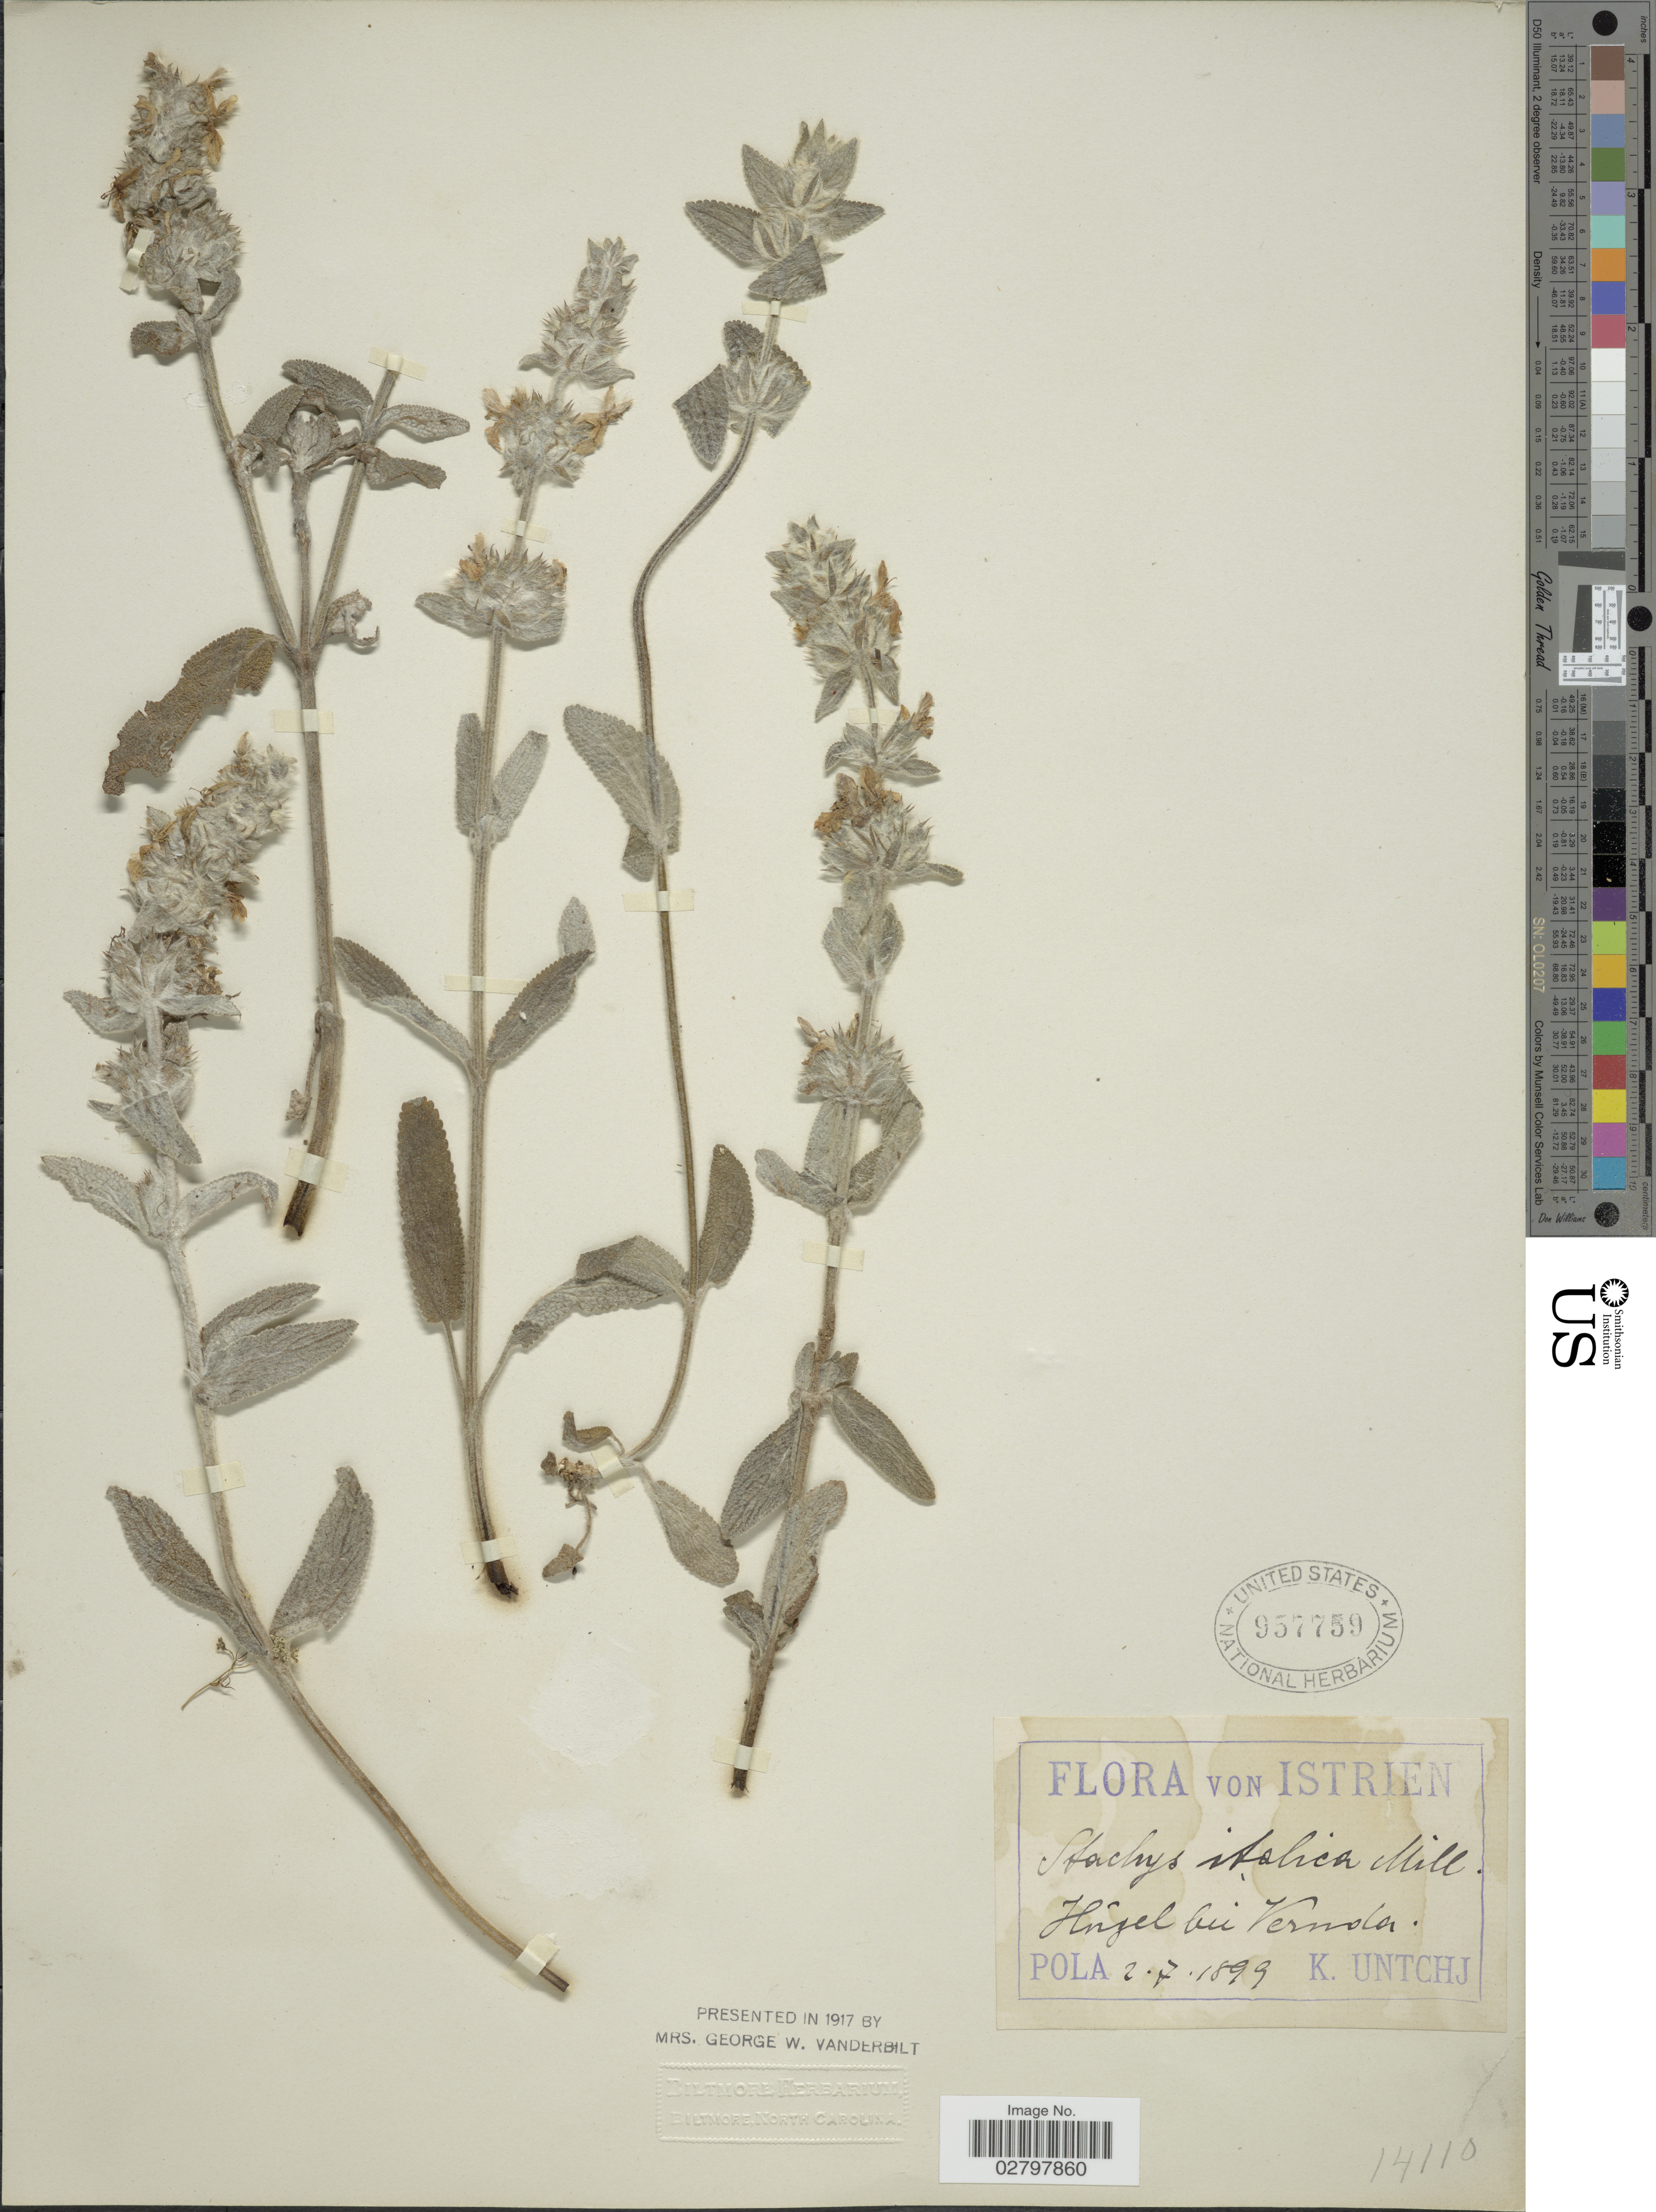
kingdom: Plantae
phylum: Tracheophyta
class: Magnoliopsida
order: Lamiales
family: Lamiaceae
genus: Stachys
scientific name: Stachys italica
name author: Mill.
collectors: K. Untchj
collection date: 1899-07-02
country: Croatia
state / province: Istria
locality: Istrien, Hûgel bei Vernola, Pola.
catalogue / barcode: US 957759